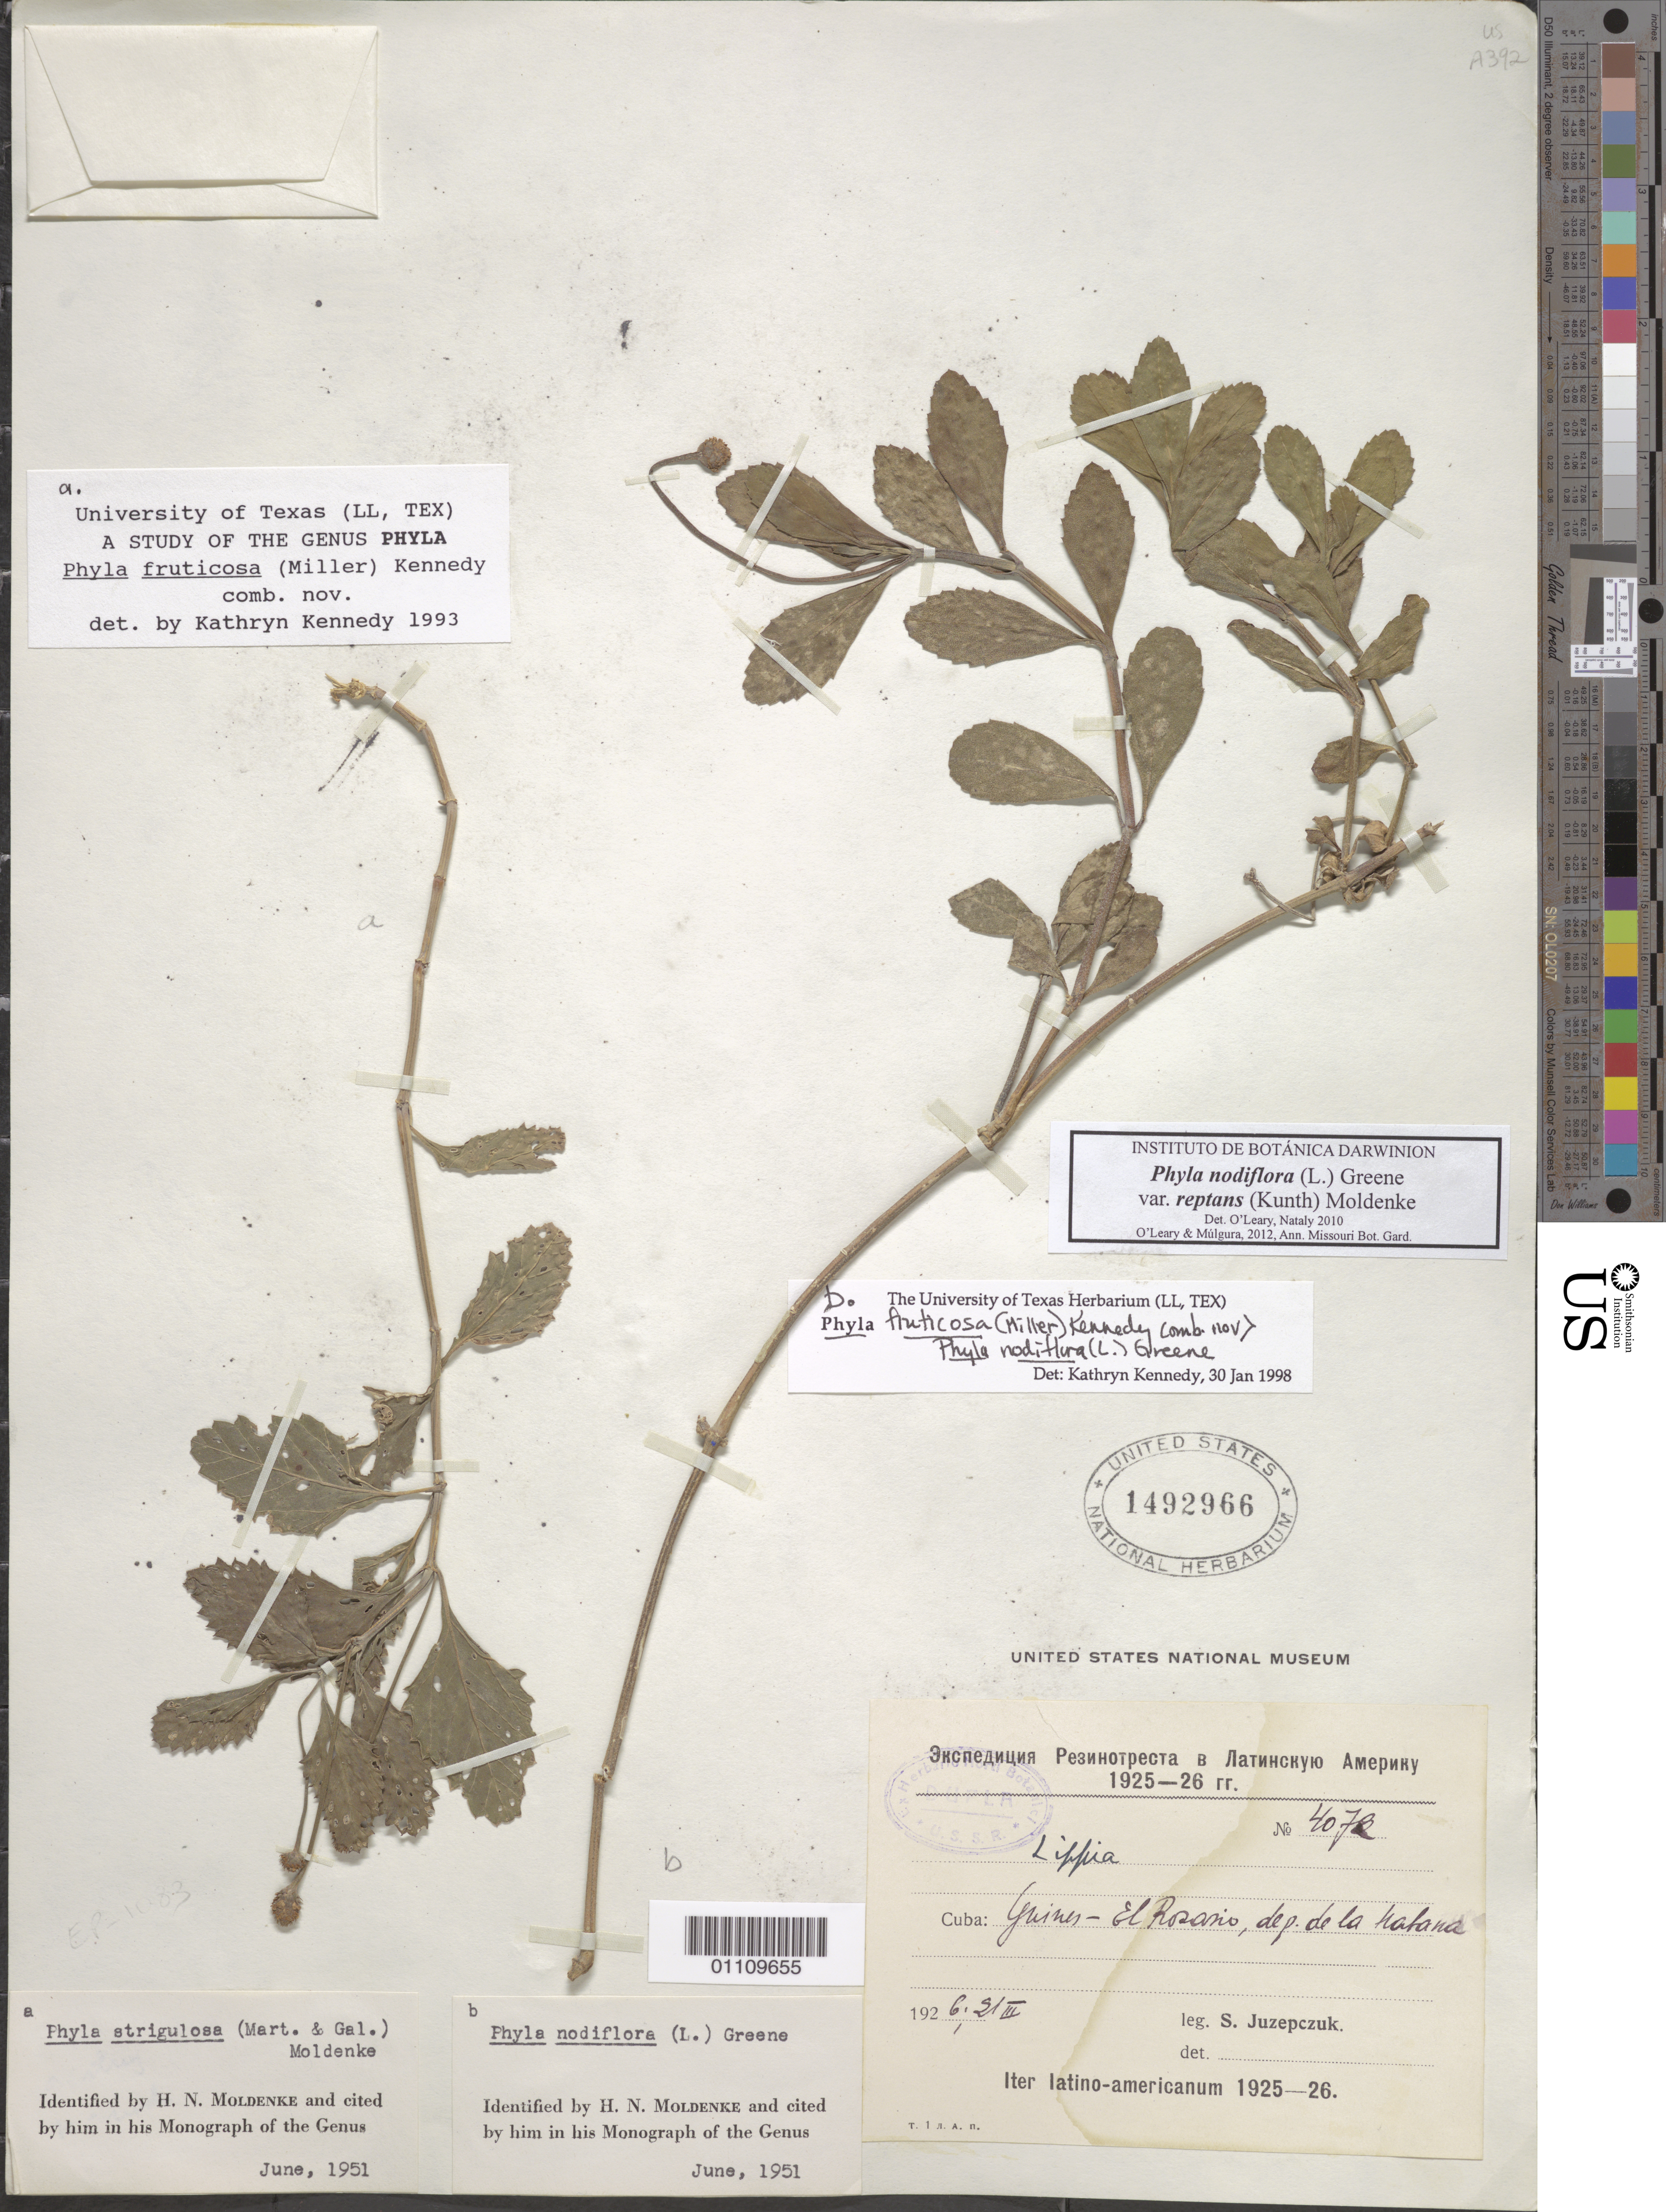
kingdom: Plantae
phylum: Tracheophyta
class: Magnoliopsida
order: Lamiales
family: Verbenaceae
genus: Phyla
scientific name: Phyla nodiflora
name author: (L.) Greene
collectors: S. V. Juzepczuk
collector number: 4078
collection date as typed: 21 Mar 1926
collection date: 1926-03-21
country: Cuba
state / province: La Habana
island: Cuba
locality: Guines-El Rosario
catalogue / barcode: US 1492966